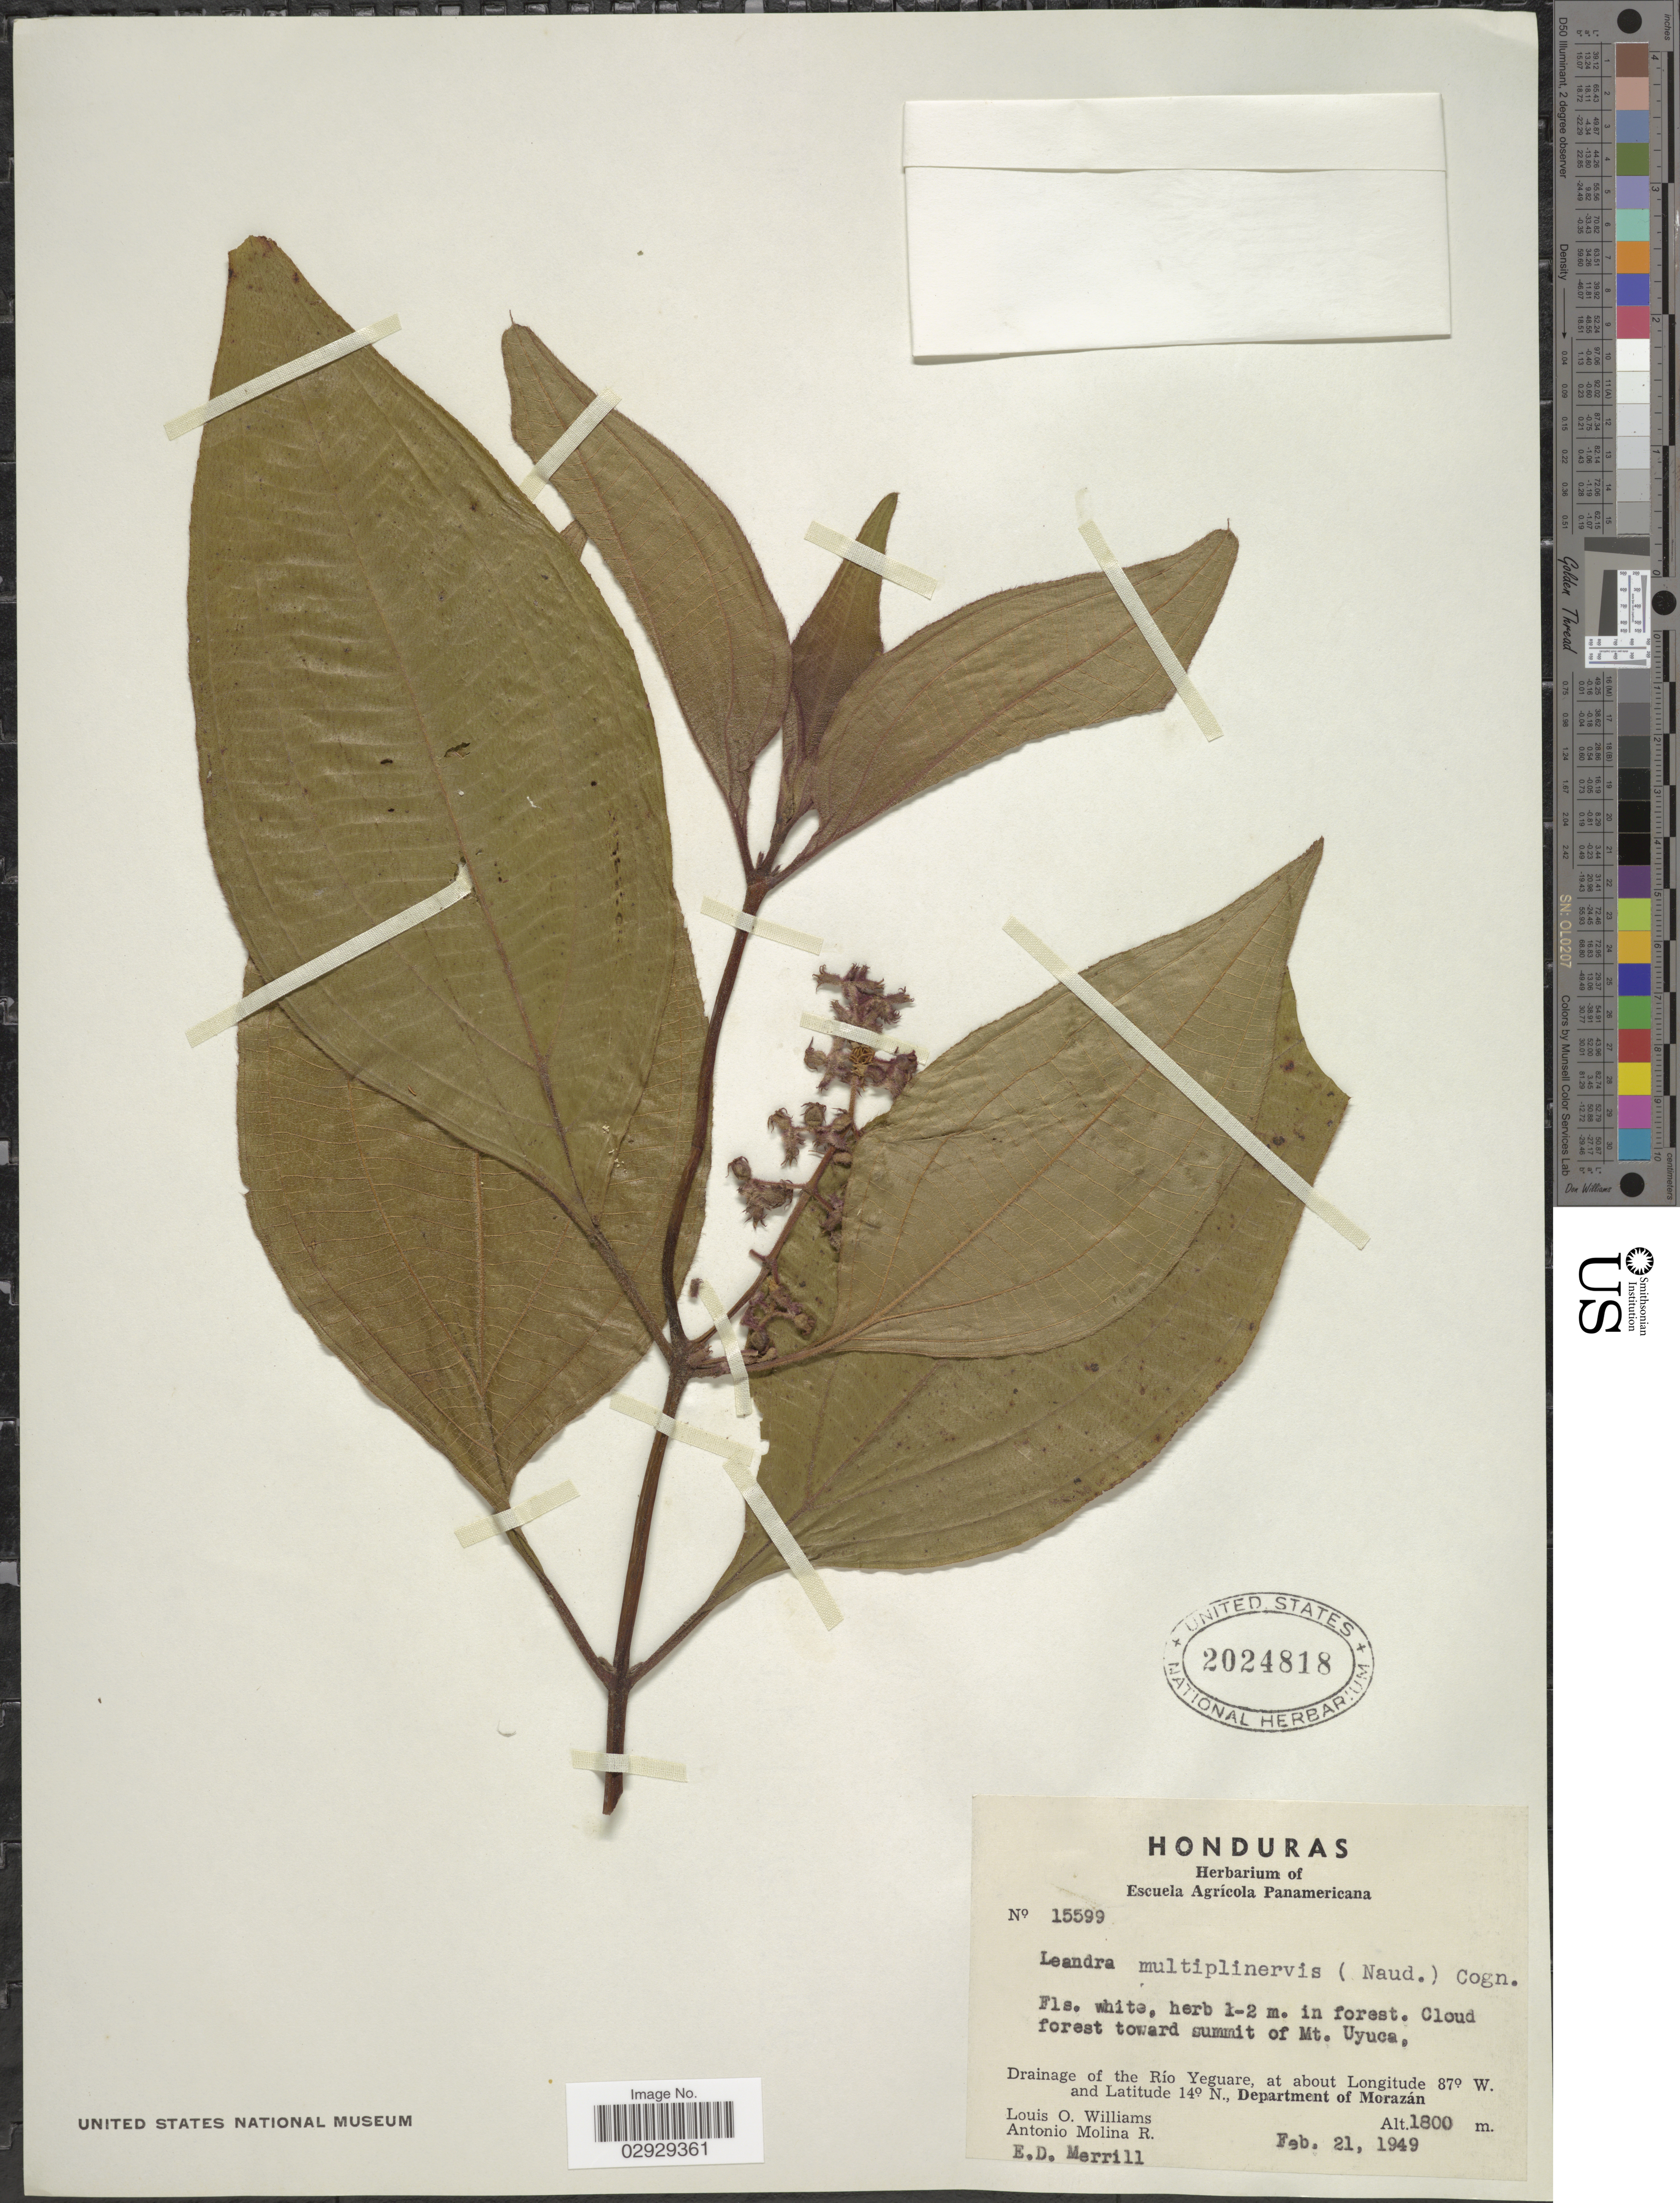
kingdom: Plantae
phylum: Tracheophyta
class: Magnoliopsida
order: Myrtales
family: Melastomataceae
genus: Leandra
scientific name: Leandra multiplinervis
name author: (Naudin) Cogn.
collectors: L. O. Williams, A. Molina R. & E. D. Merrill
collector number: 15599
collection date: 1949-02-21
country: Honduras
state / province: Fco. Morazán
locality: Cloud forest toward summit of Mt. Uyuca. Drainage of the Río Yeguare, Department of Morazán.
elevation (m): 1800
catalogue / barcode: US 2024818